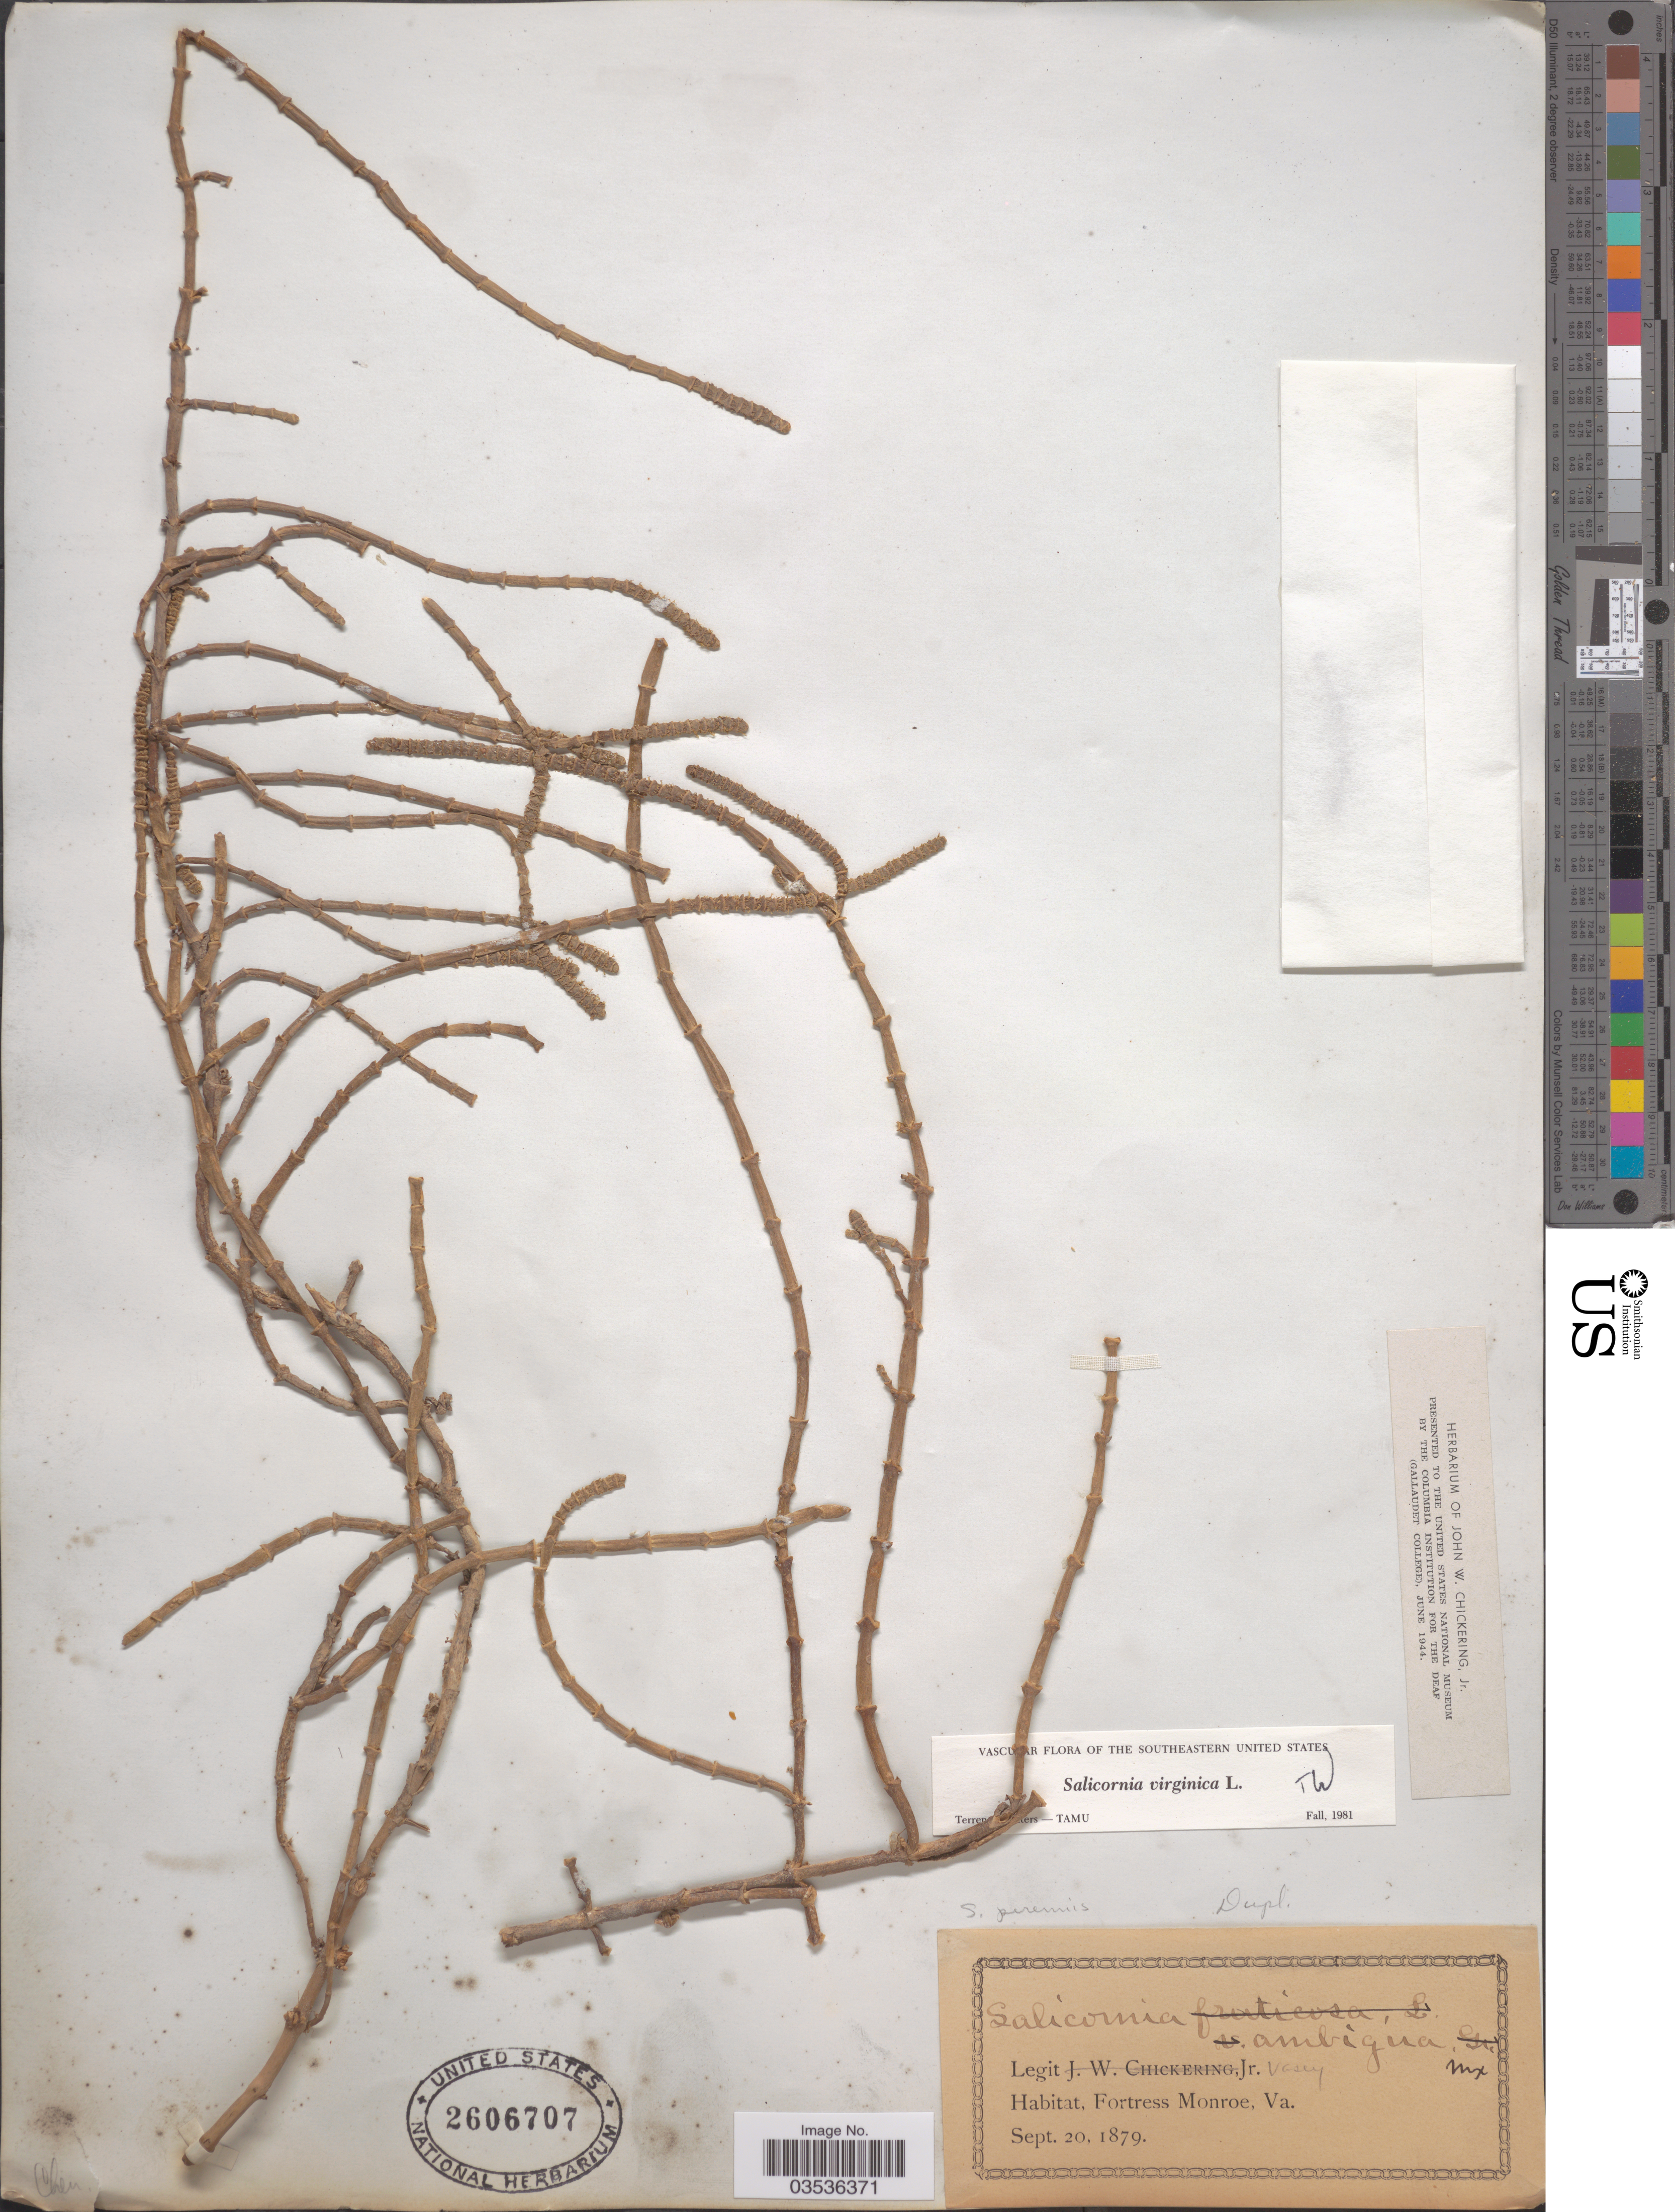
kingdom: Plantae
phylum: Tracheophyta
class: Magnoliopsida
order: Caryophyllales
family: Amaranthaceae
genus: Salicornia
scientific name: Salicornia ambigua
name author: Michx.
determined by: Strong, Mark T., (BOT), Smithsonian Institution - National Museum of Natural History (UNITED STATES)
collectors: Vasey, --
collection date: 1879-09-20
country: United States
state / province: Virginia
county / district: City of Hampton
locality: Fortress Monroe.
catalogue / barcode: US 2606707